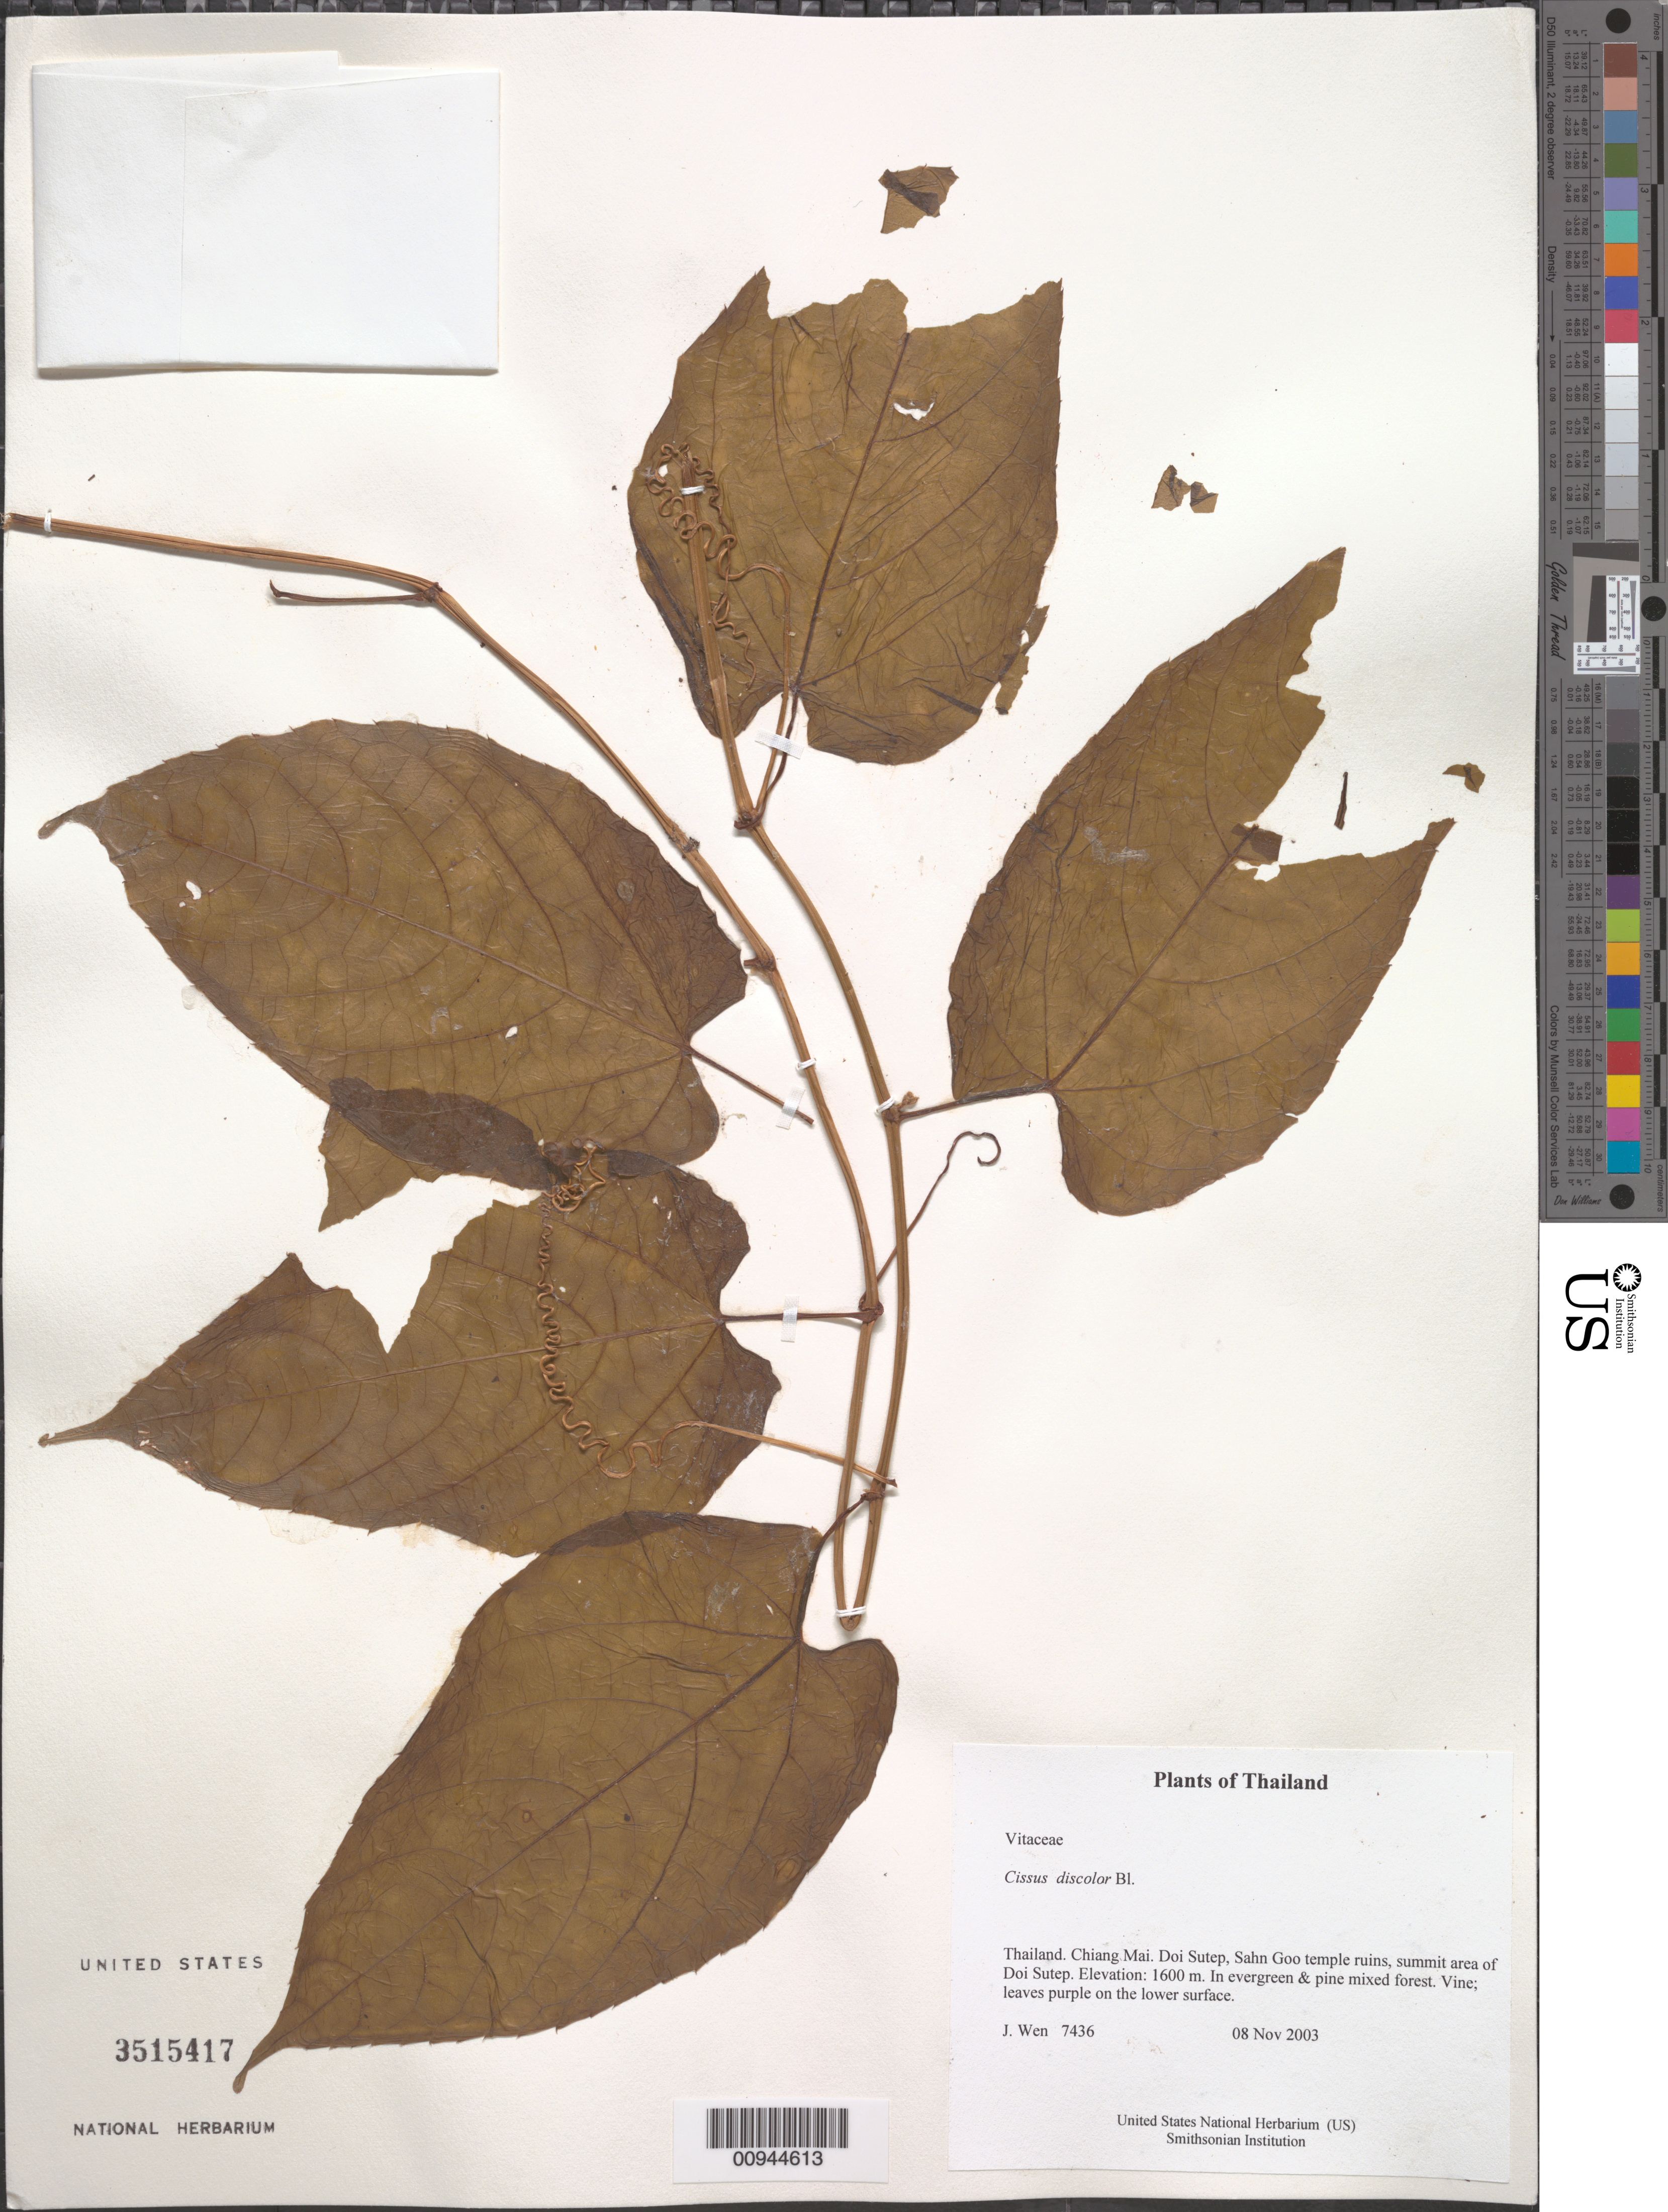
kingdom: Plantae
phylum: Tracheophyta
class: Magnoliopsida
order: Vitales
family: Vitaceae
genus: Cissus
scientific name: Cissus discolor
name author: Blume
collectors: J. Wen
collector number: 7436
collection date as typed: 08 Nov 2003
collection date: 2003-11-08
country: Thailand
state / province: Chiang Mai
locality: Doi Sutep, Sahn Goo temple ruins, summit area of Doi Sutep.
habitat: In evergreen & pine mixed forest.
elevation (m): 1600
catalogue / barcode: US 3515417